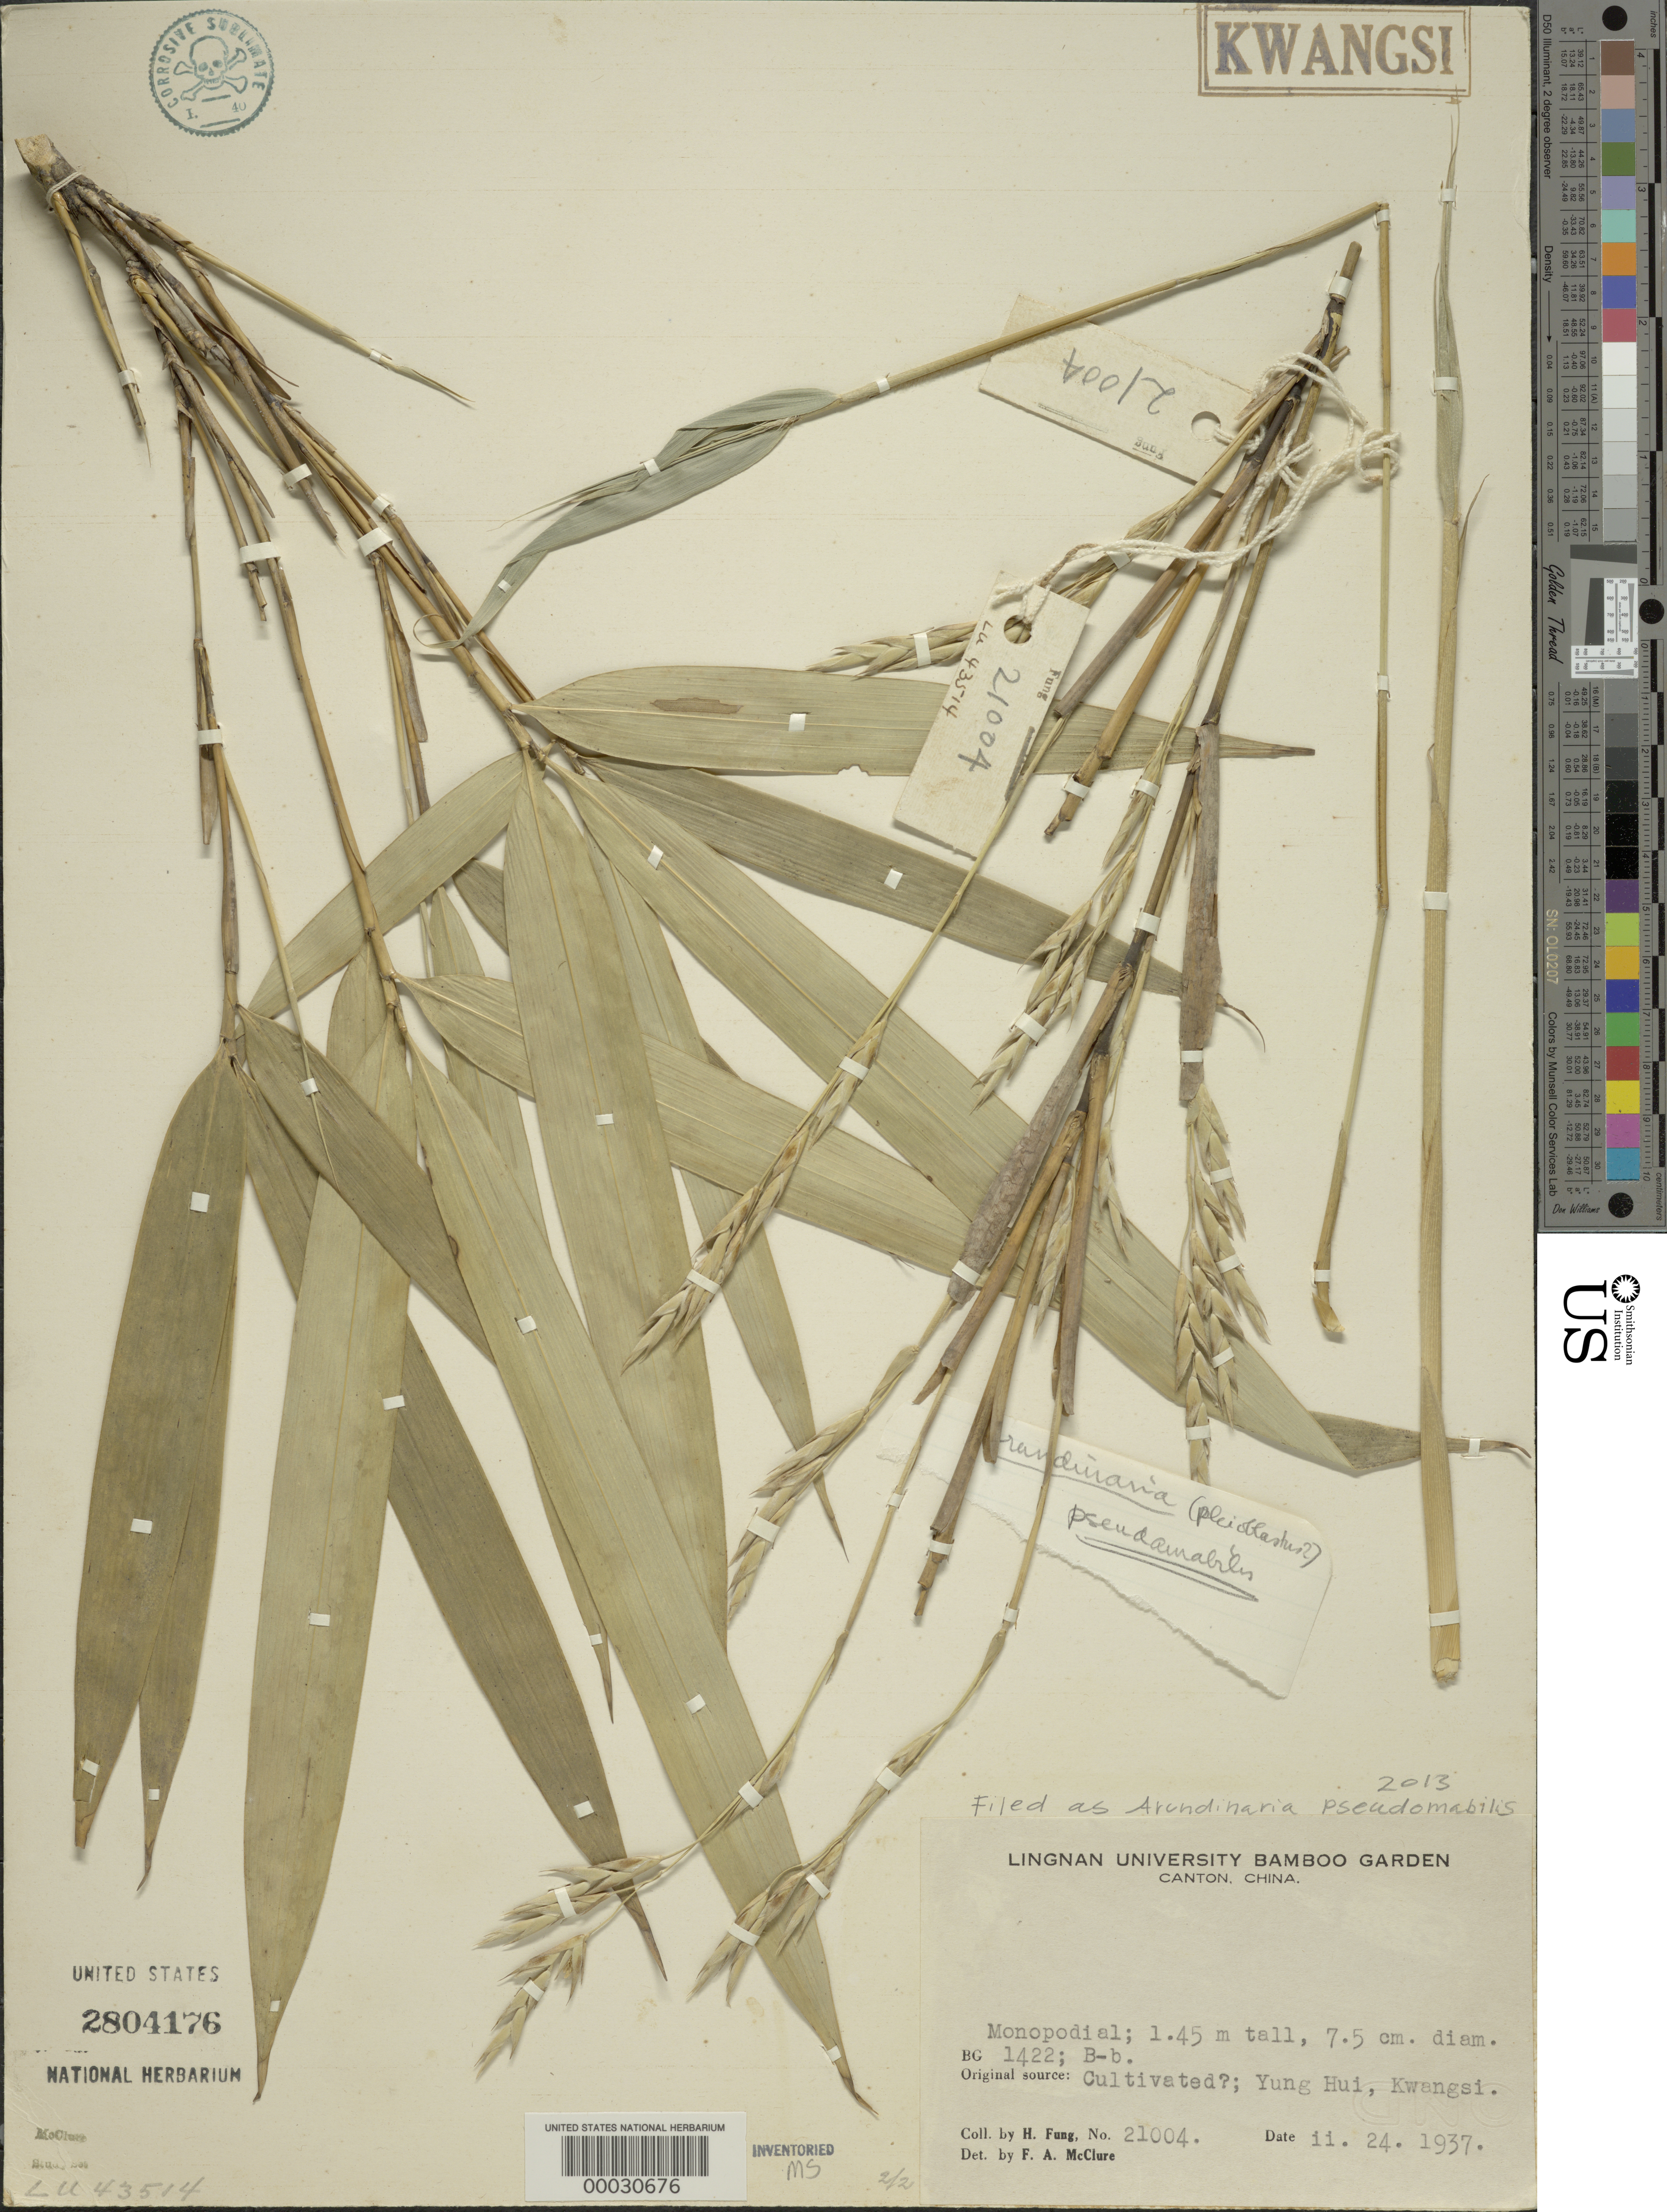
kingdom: Plantae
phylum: Tracheophyta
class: Liliopsida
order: Poales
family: Poaceae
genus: Arundinaria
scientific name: Arundinaria pseudoamabilis McClure, ined.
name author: McClure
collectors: H. L. Fung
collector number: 21004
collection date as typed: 24 Feb 1937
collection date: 1937-02-24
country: China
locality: Yung hui, kwangsi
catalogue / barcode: US 2804176